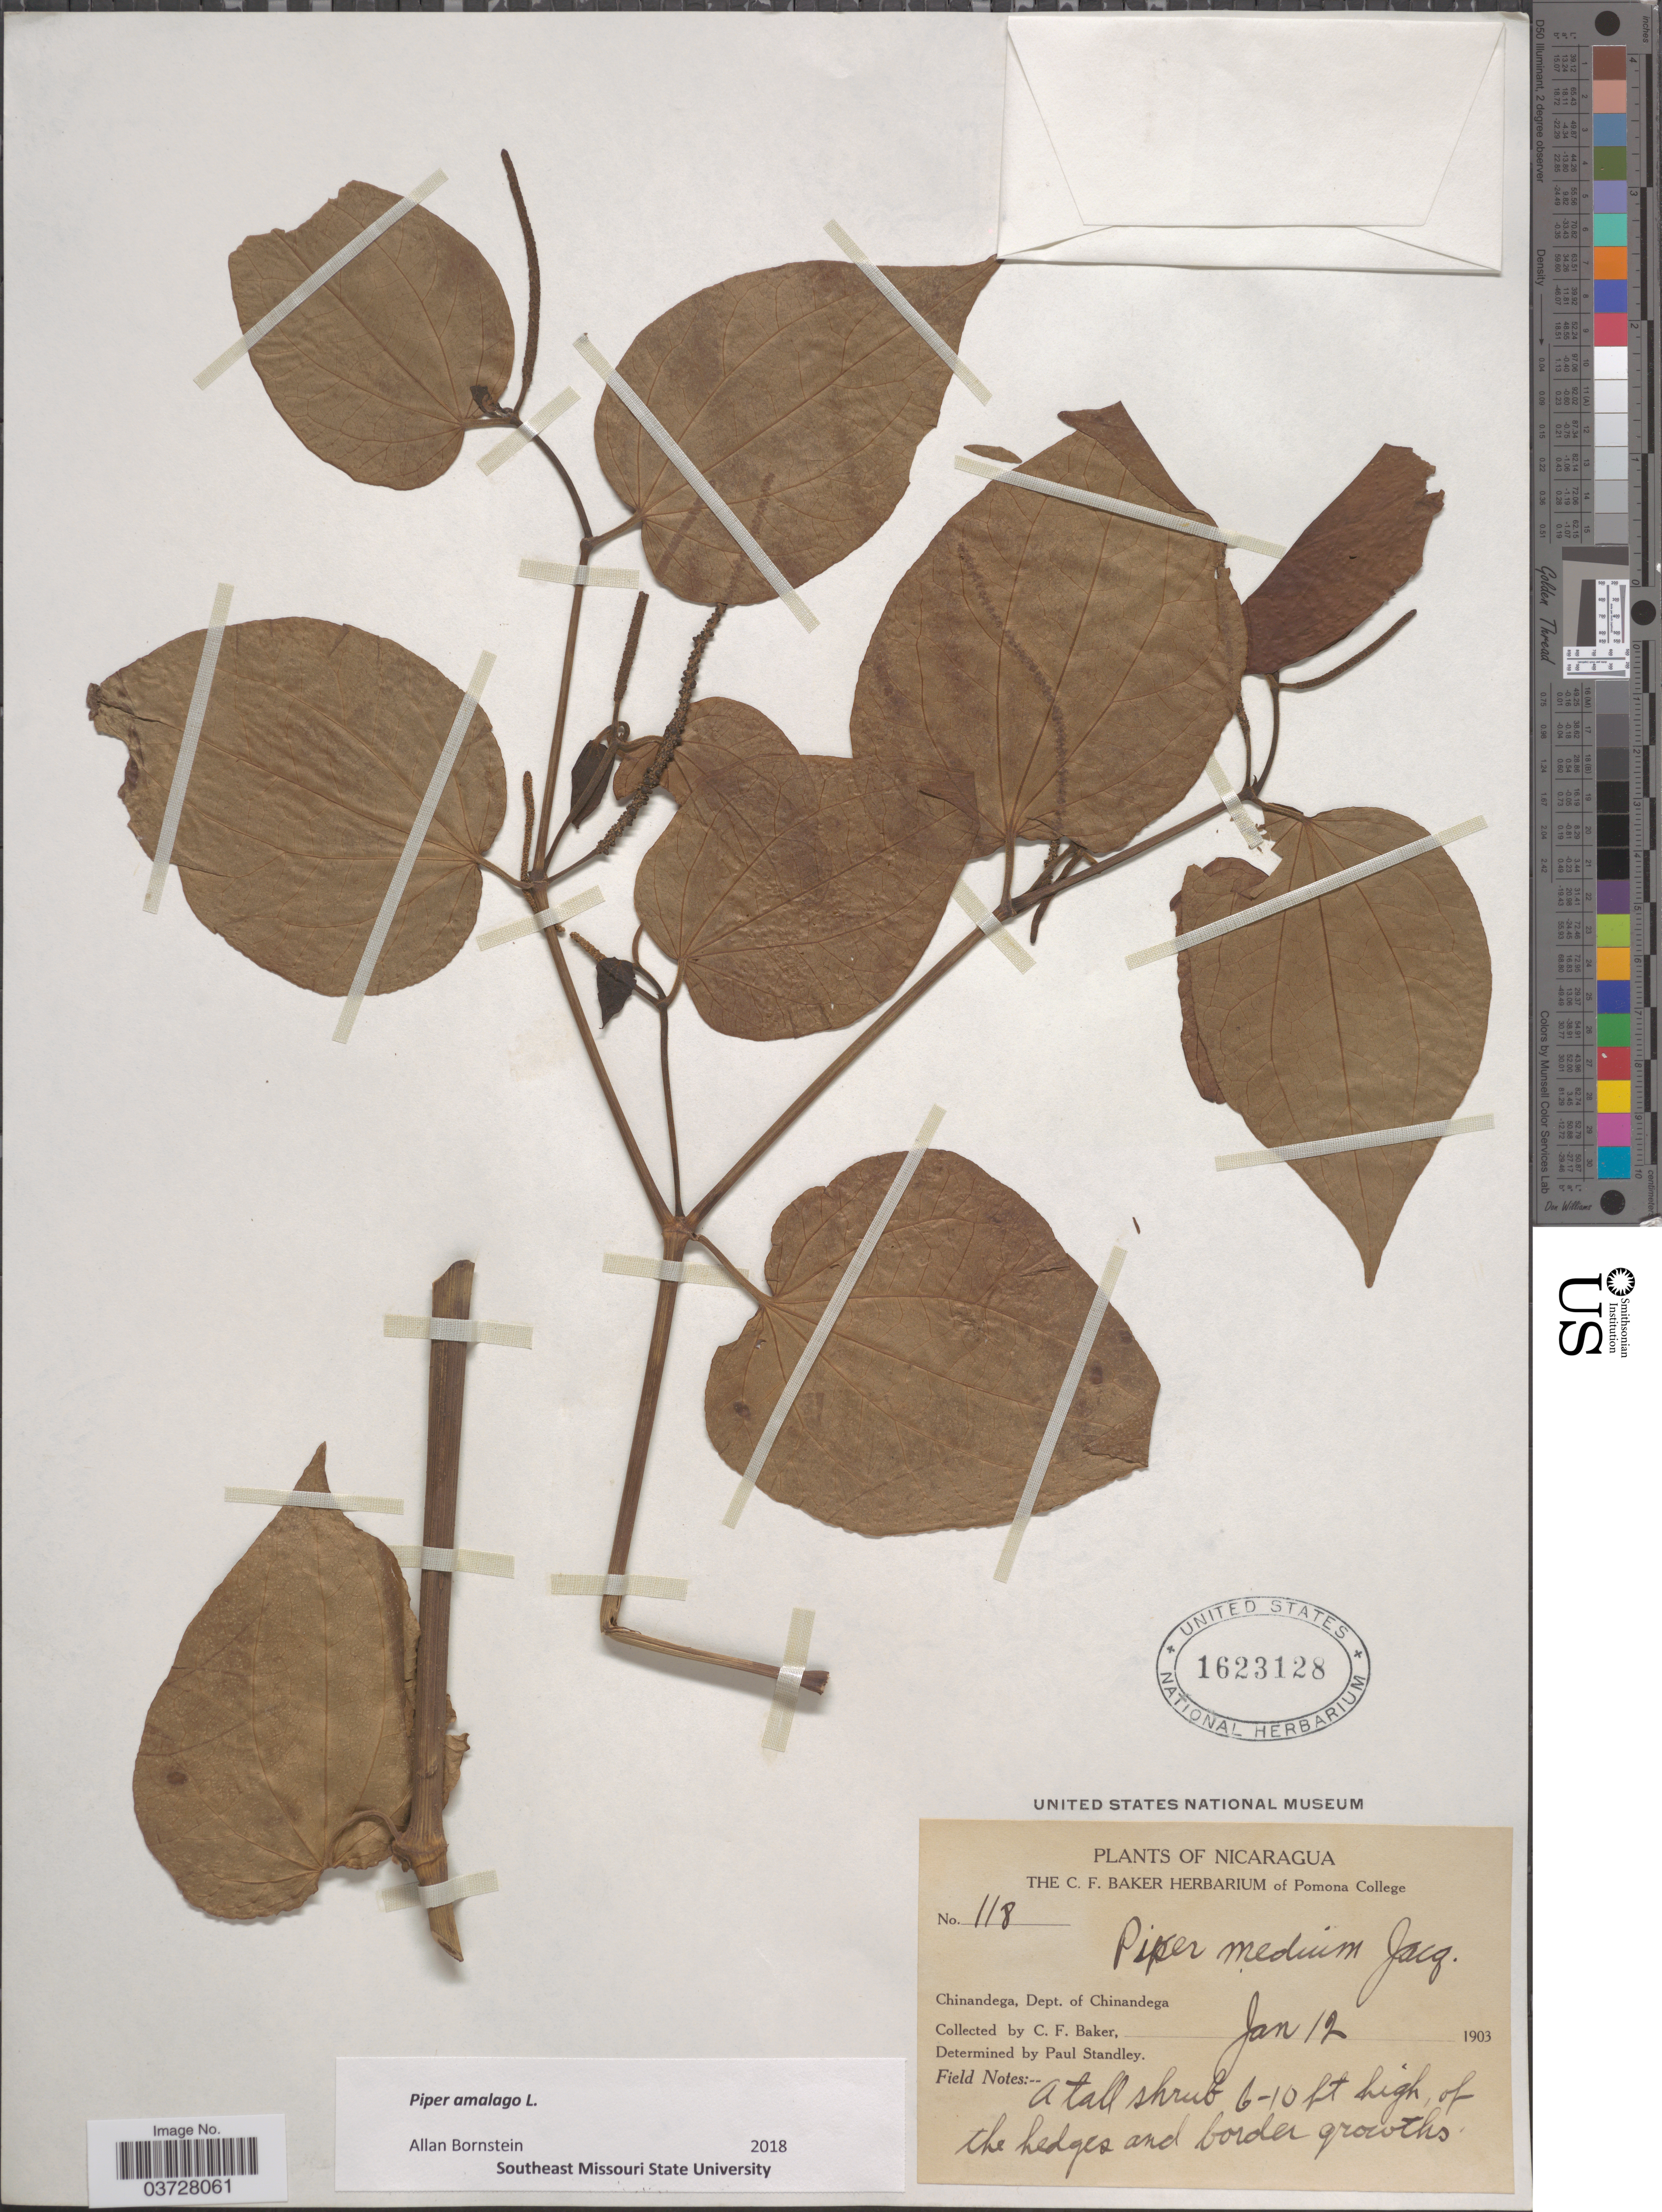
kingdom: Plantae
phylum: Tracheophyta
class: Magnoliopsida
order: Piperales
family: Piperaceae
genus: Piper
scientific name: Piper amalago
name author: L.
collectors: C. F. Baker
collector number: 118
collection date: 1903-01-12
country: Nicaragua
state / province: Chinandega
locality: Chinandega, Dept. of Chinandega.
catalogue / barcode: US 1623128